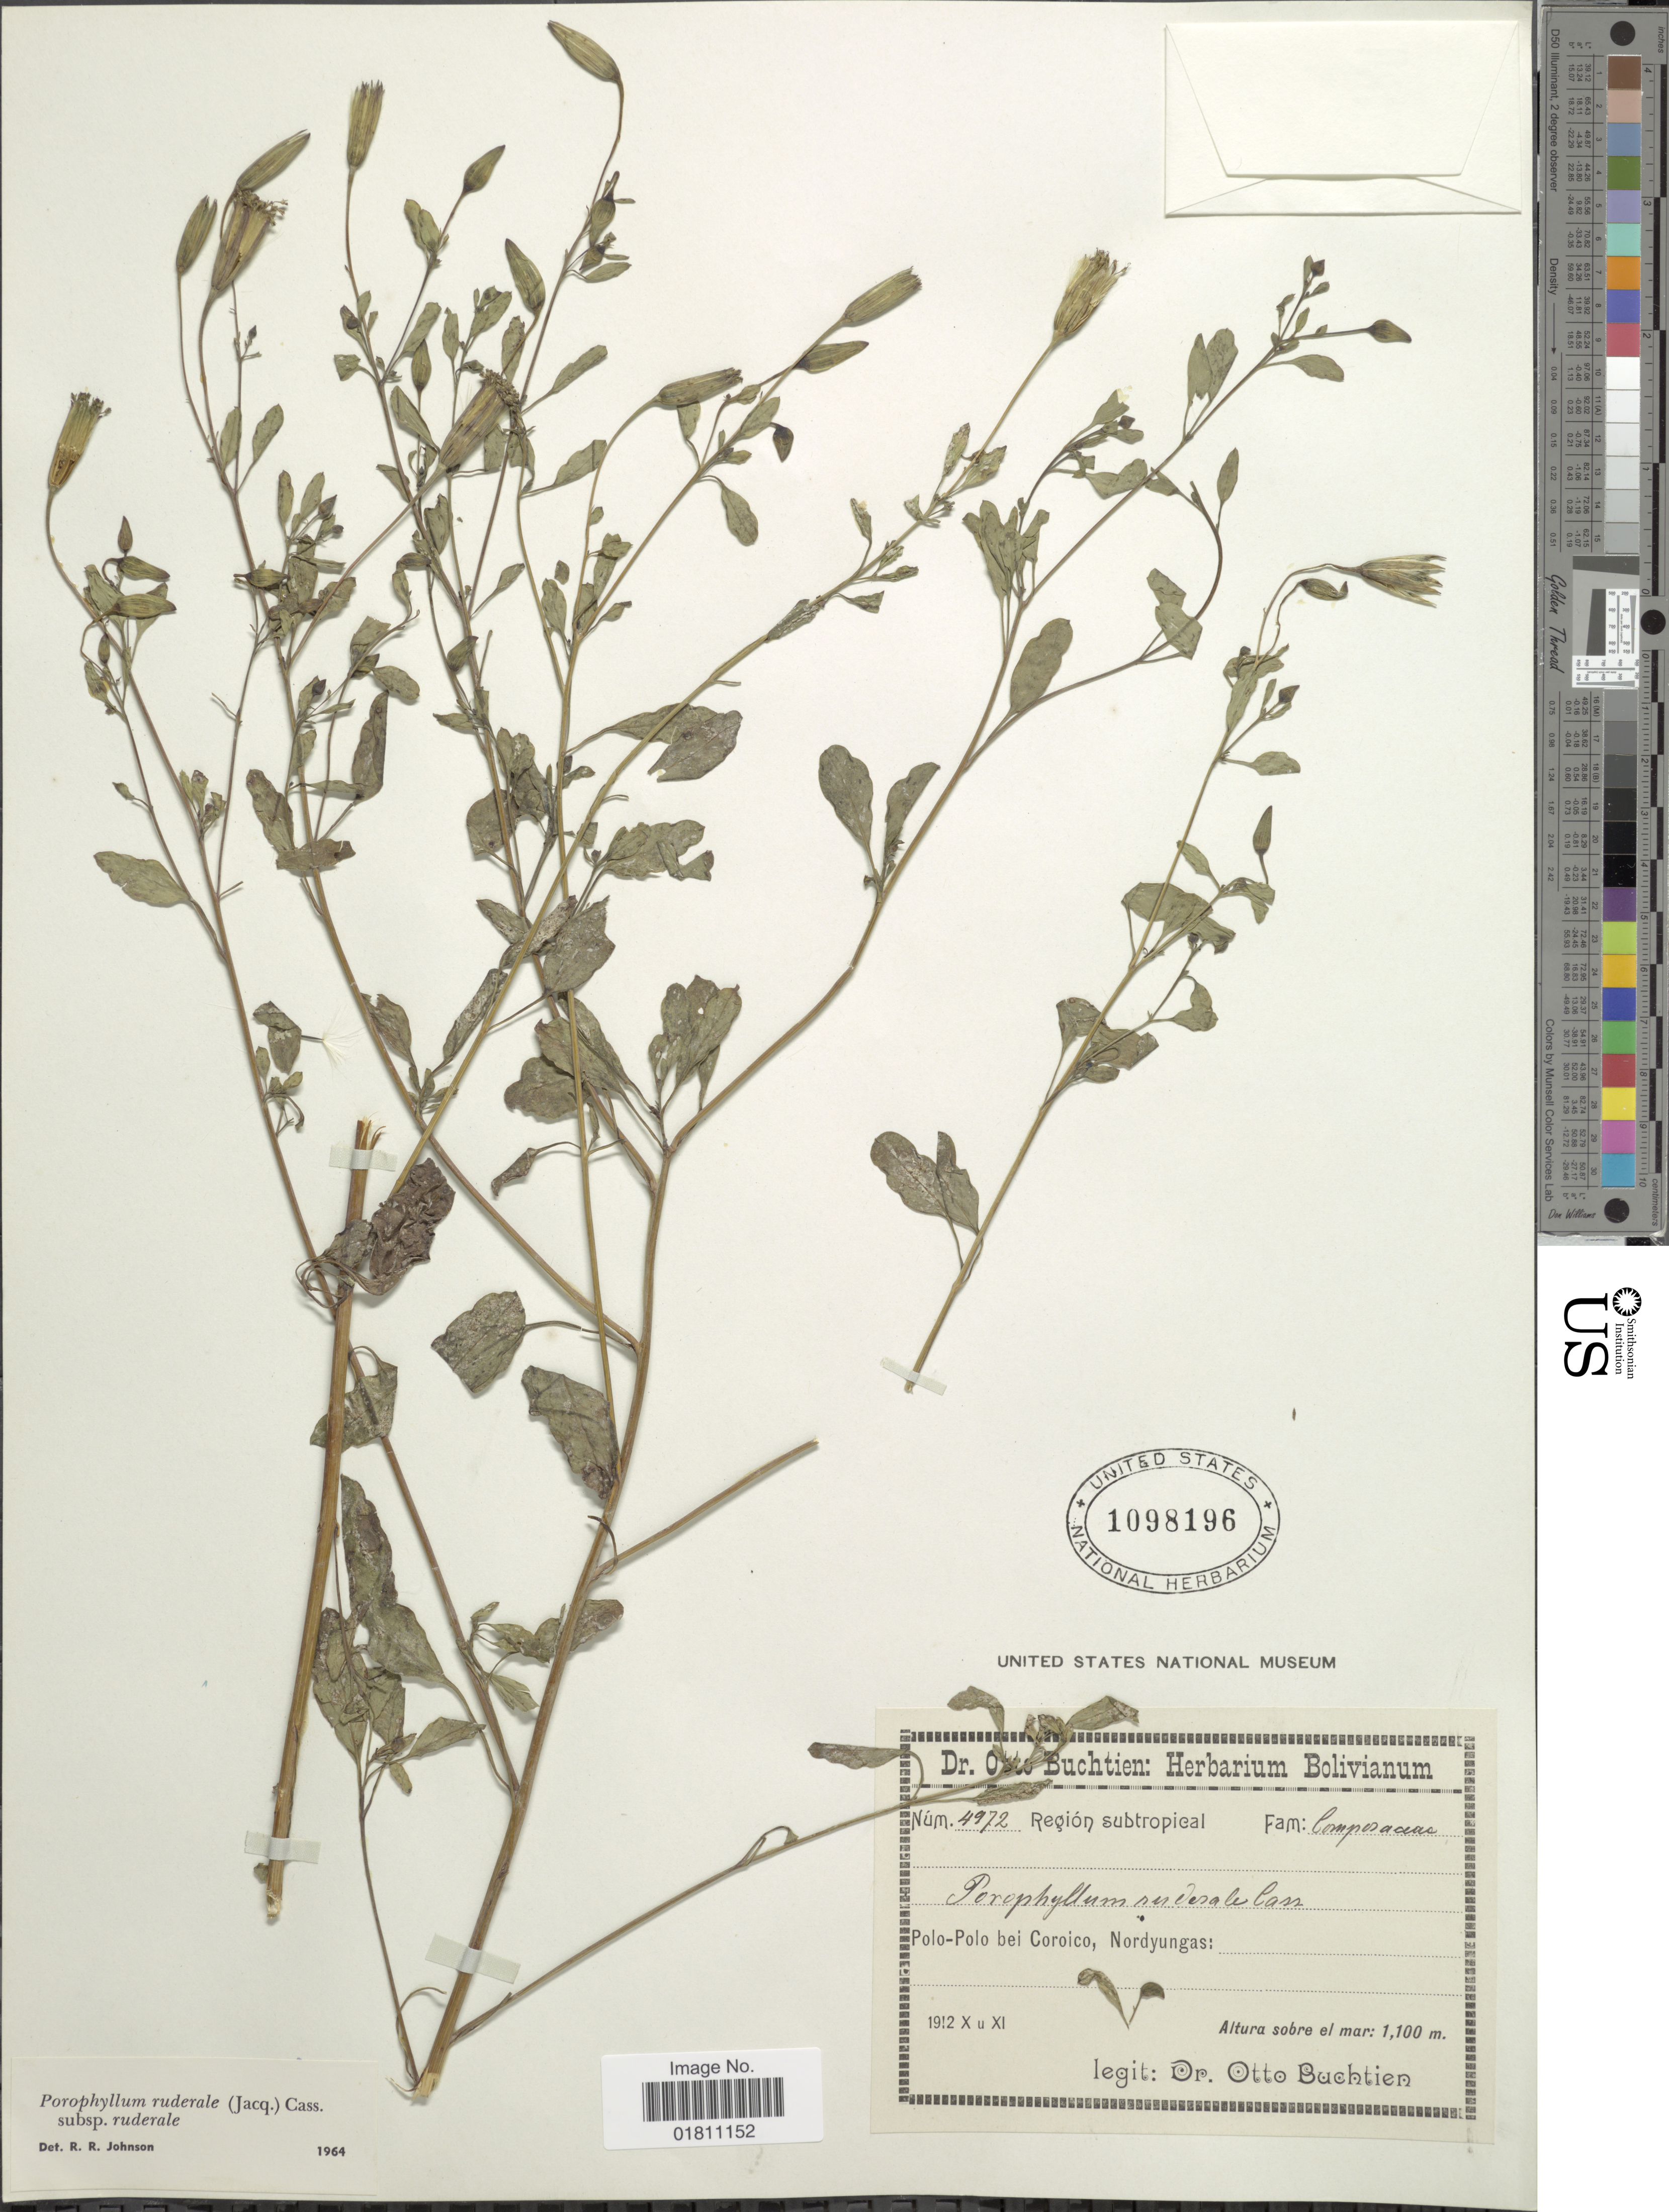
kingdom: Plantae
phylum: Tracheophyta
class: Magnoliopsida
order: Asterales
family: Asteraceae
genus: Porophyllum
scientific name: Porophyllum ruderale subsp. ruderale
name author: (Jacq.) Cass.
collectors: O. Buchtien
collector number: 4972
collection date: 1912-10/1912-11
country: Bolivia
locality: Región subtropical, Polo-Polo bei Coroico, Nordyungas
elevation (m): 1100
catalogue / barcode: US 1098196